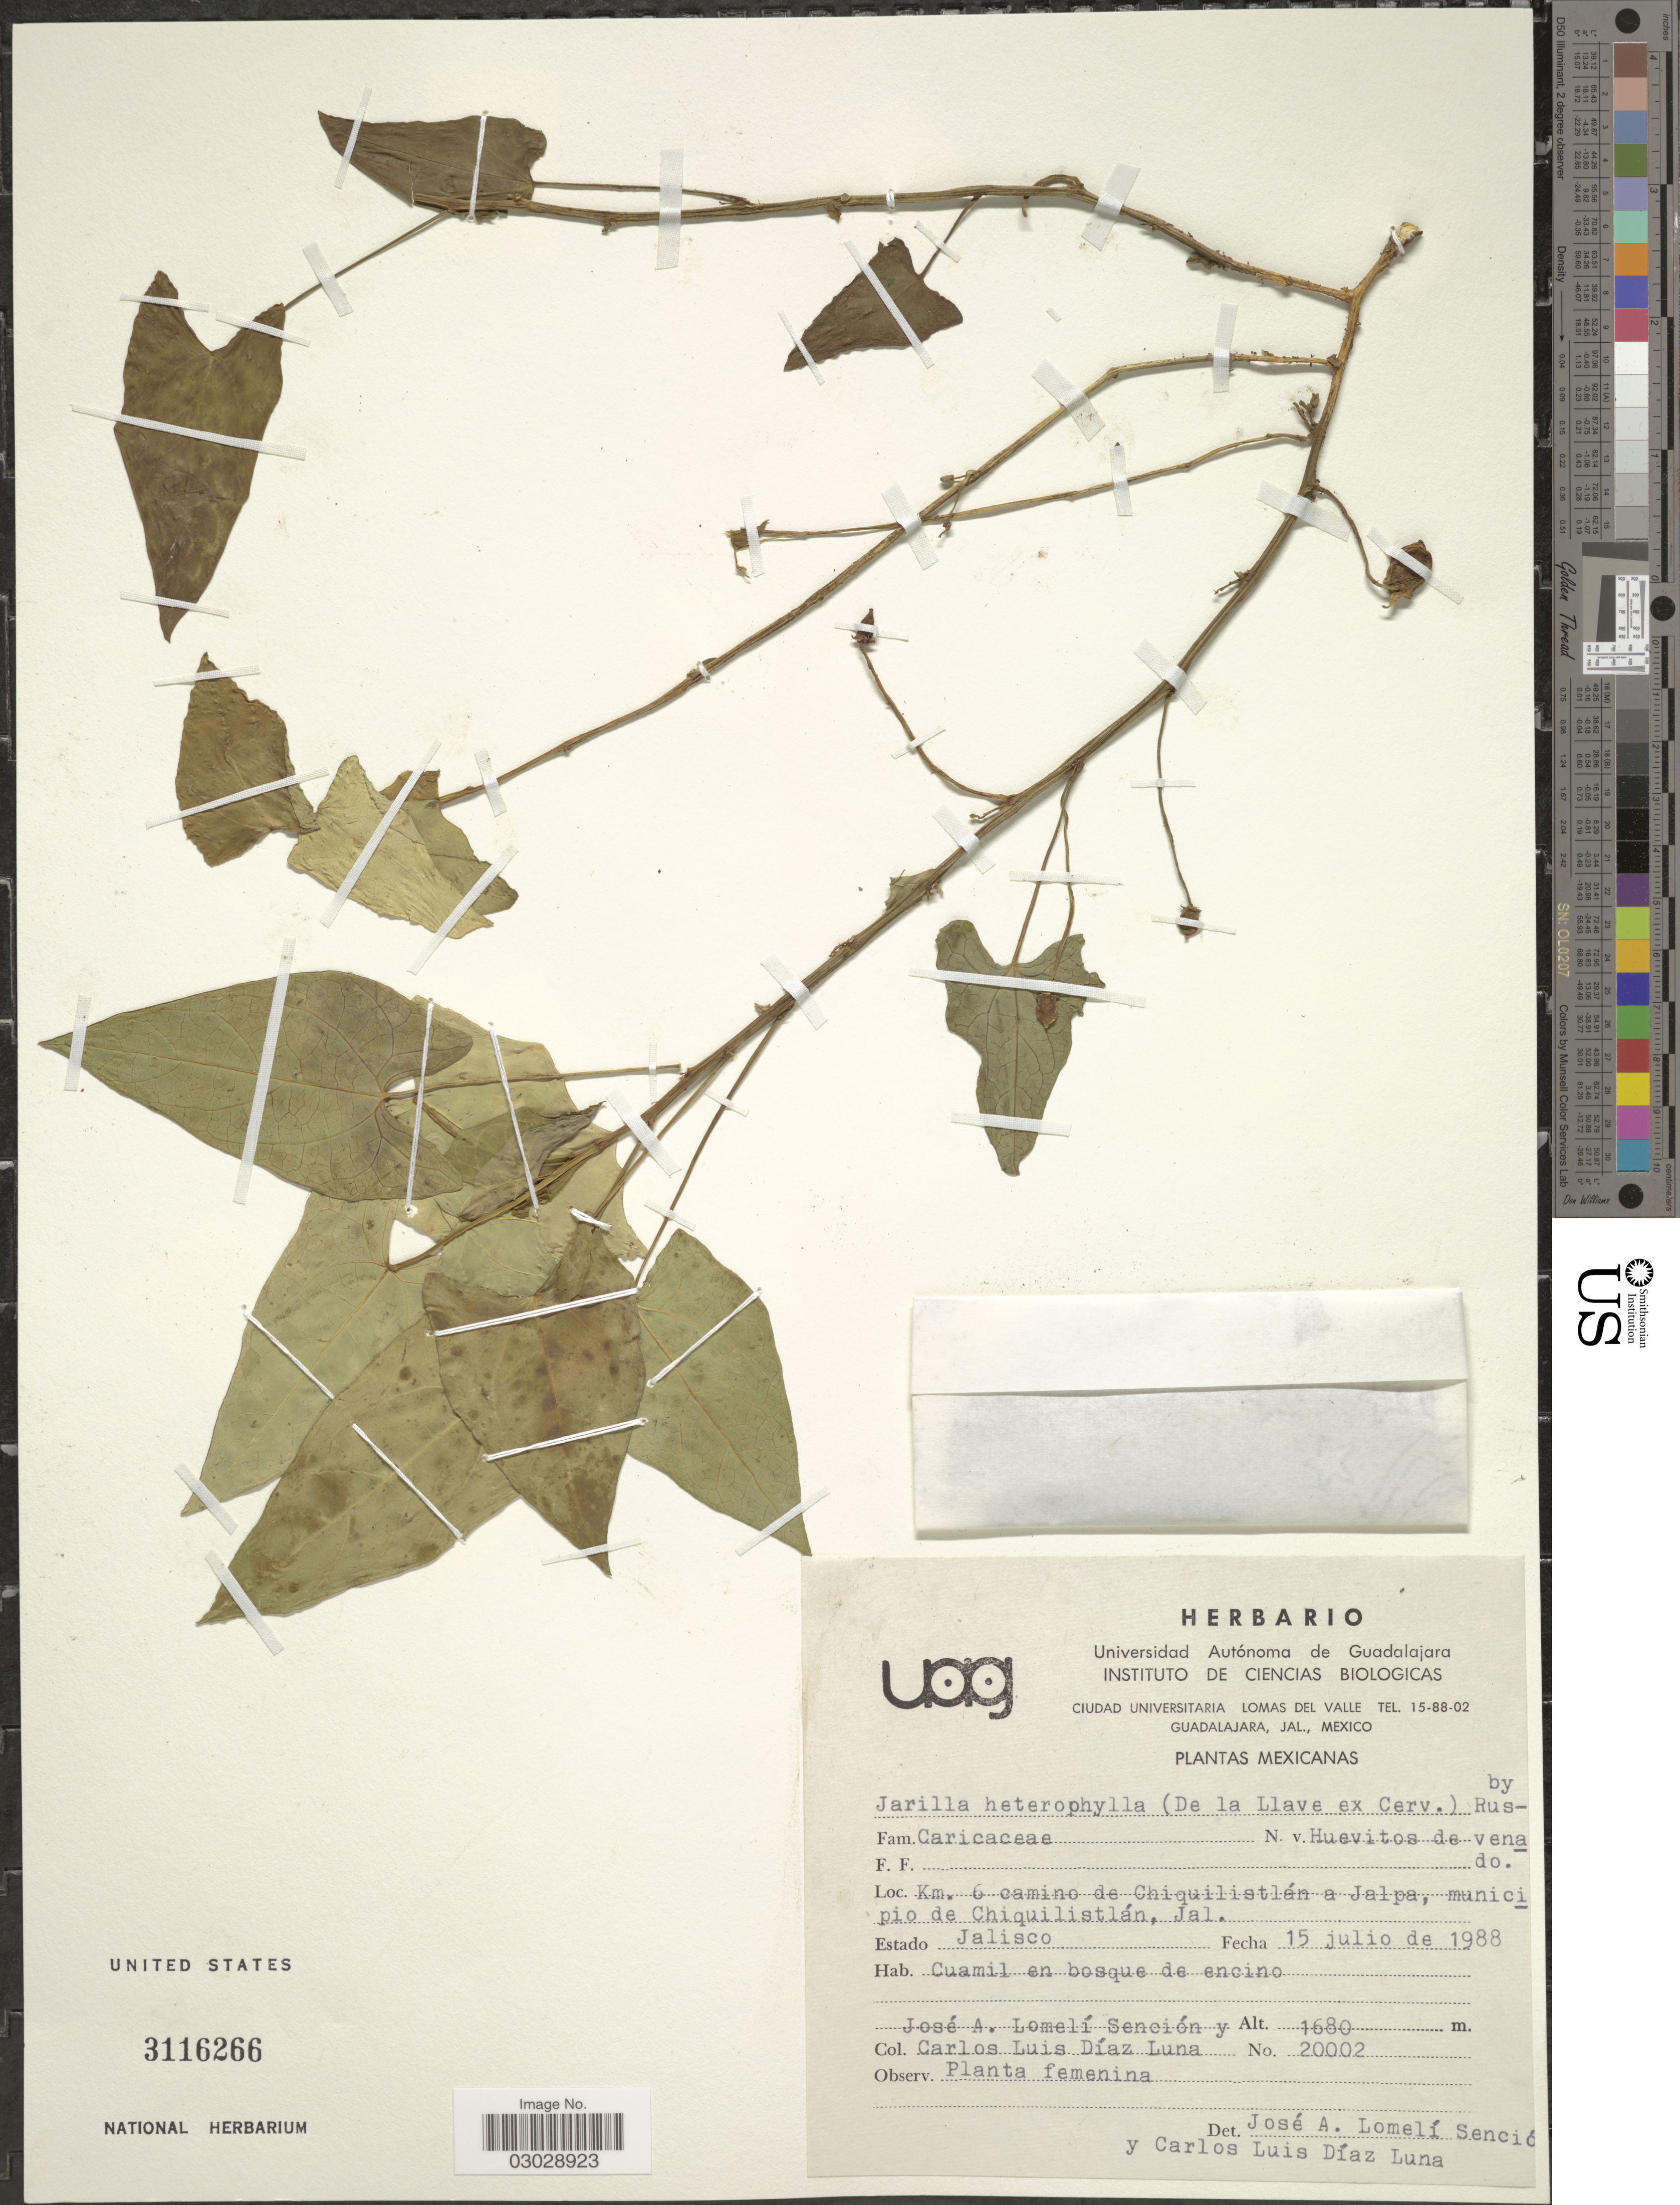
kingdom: Plantae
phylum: Tracheophyta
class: Magnoliopsida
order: Brassicales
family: Caricaceae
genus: Jarilla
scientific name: Jarilla heterophylla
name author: (Cerv. ex La Llave) Rusby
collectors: J. Lomeli Sención & Diaz L., C.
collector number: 20002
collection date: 1988-07-15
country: Mexico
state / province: Jalisco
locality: Km. 6 camino de Chiquilistlán a Jalpa, municipio de Chiquilistlán, Jal.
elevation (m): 1680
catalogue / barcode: US 3116266